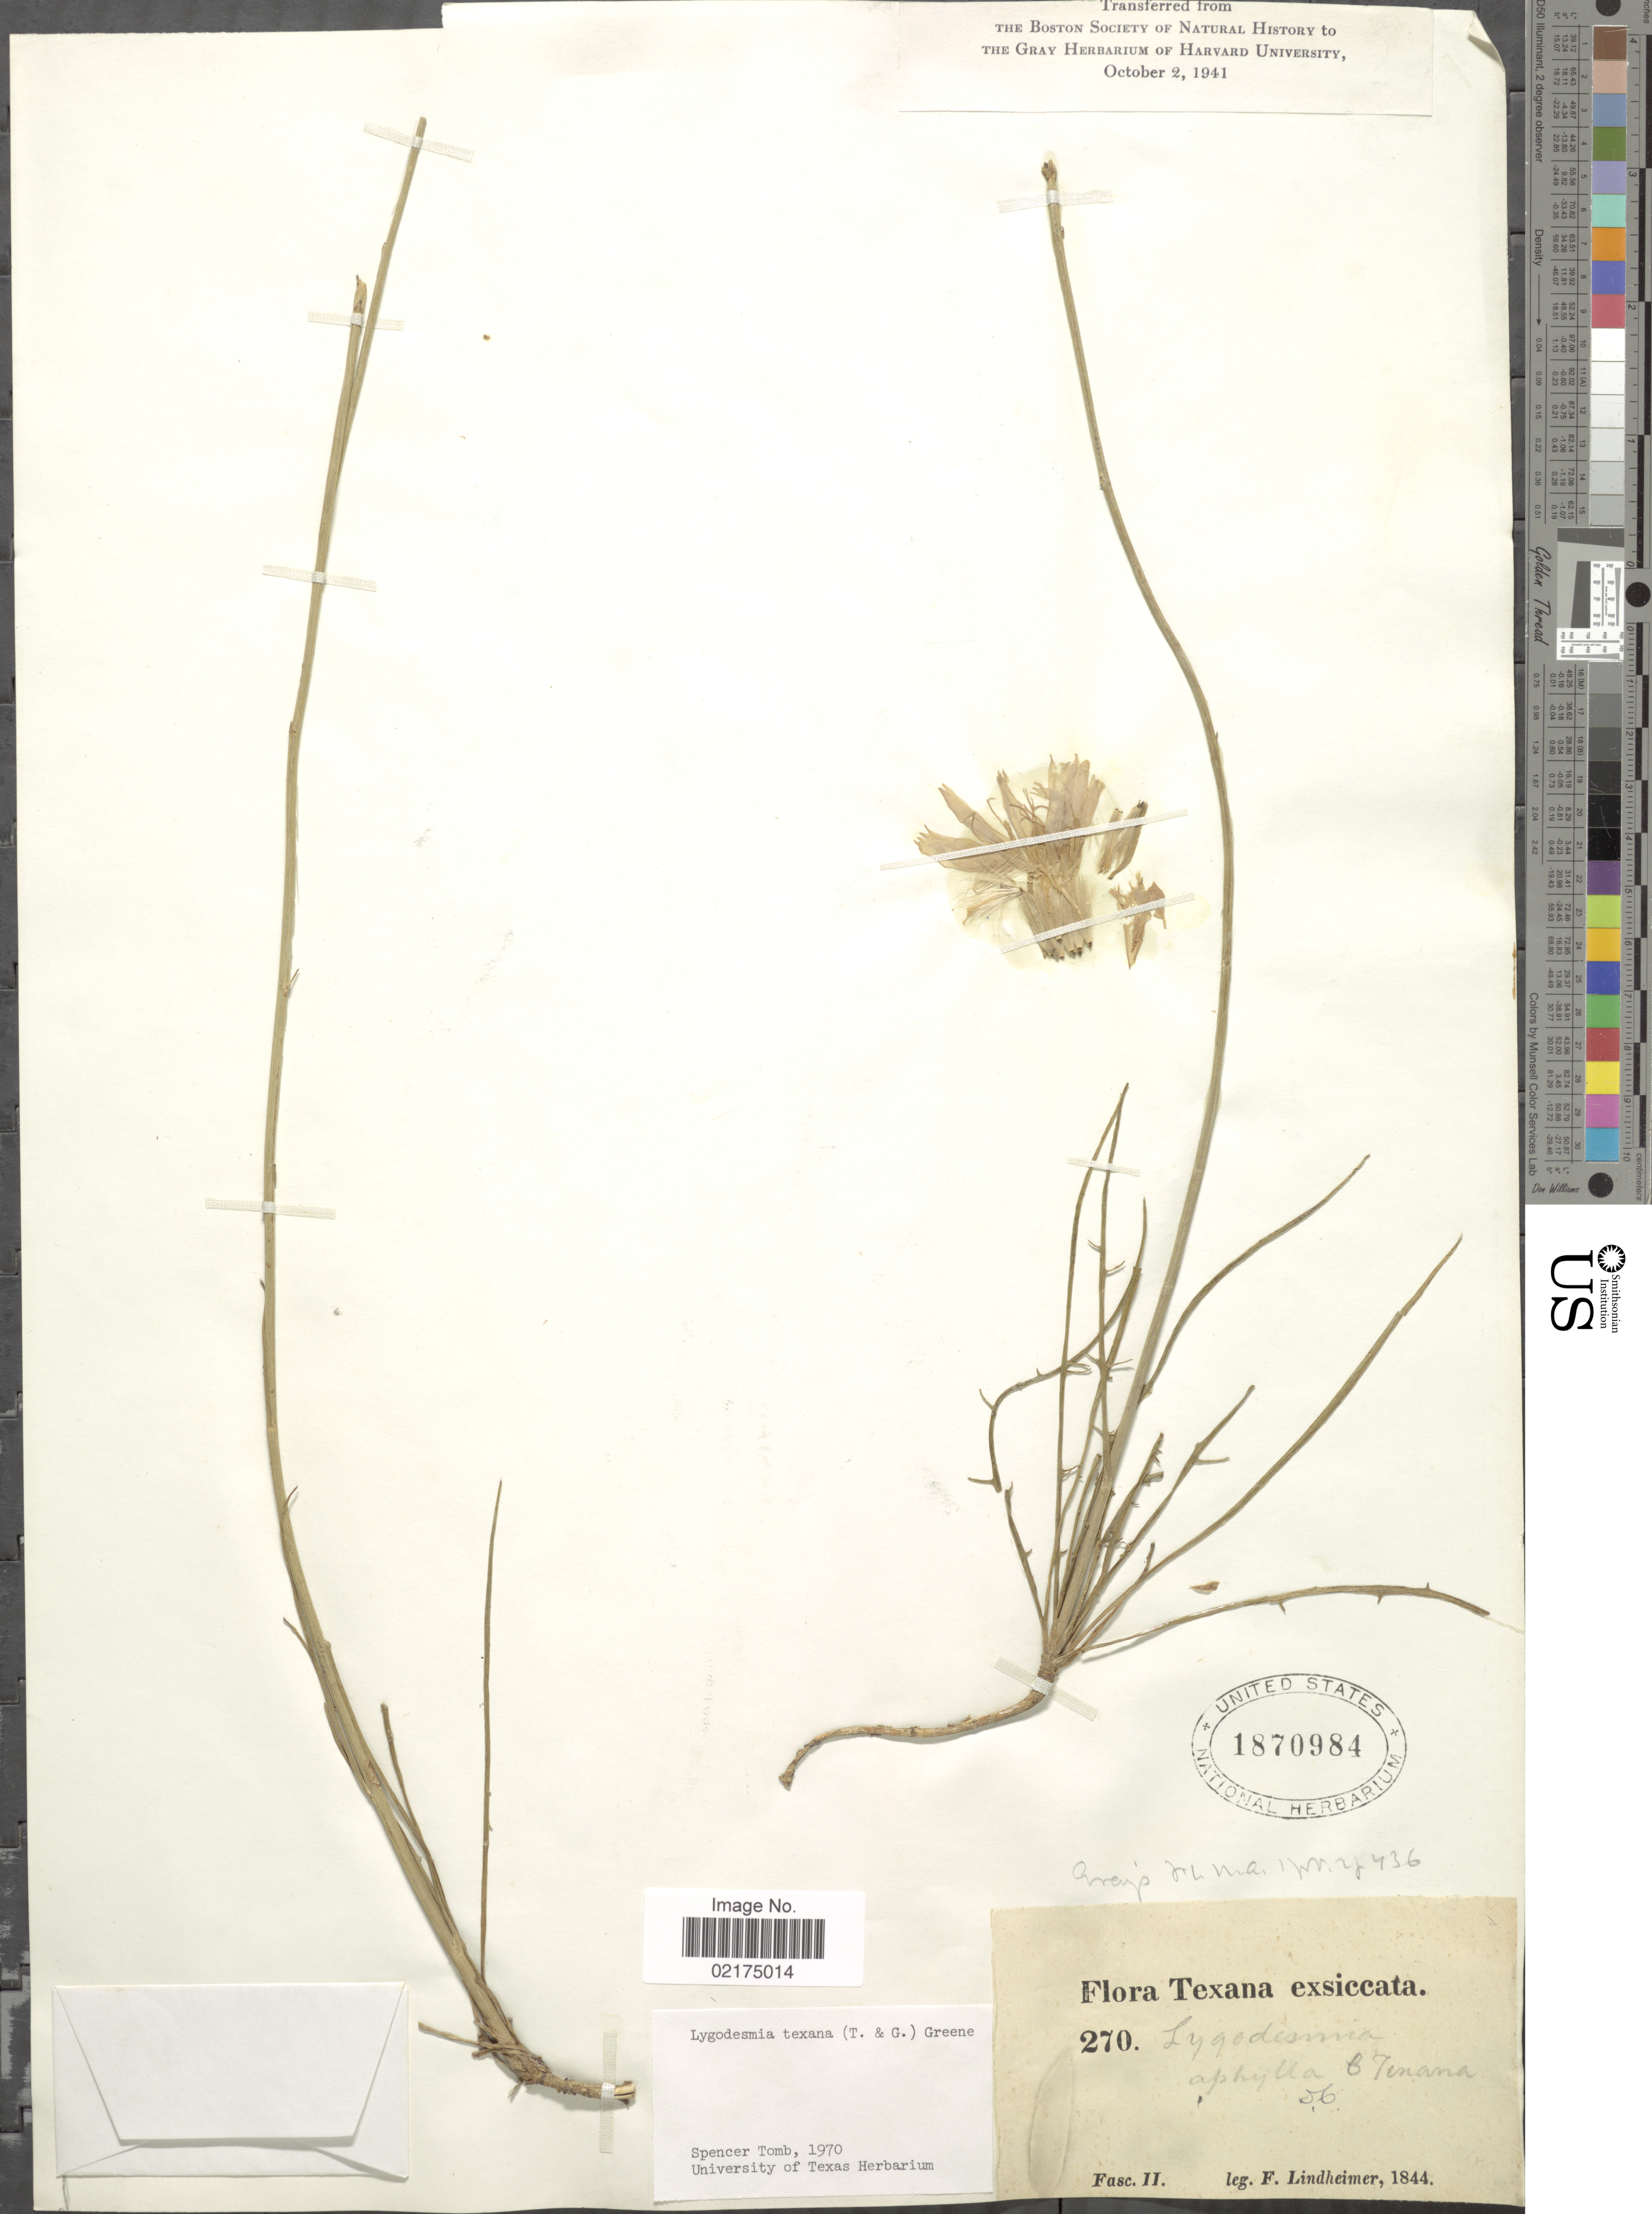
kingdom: Plantae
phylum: Tracheophyta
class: Magnoliopsida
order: Asterales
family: Asteraceae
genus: Lygodesmia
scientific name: Lygodesmia texana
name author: (Torr. & A. Gray) Greene ex Small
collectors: F. Lindheimer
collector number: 270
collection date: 1844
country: United States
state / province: Texas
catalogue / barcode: US 1870984